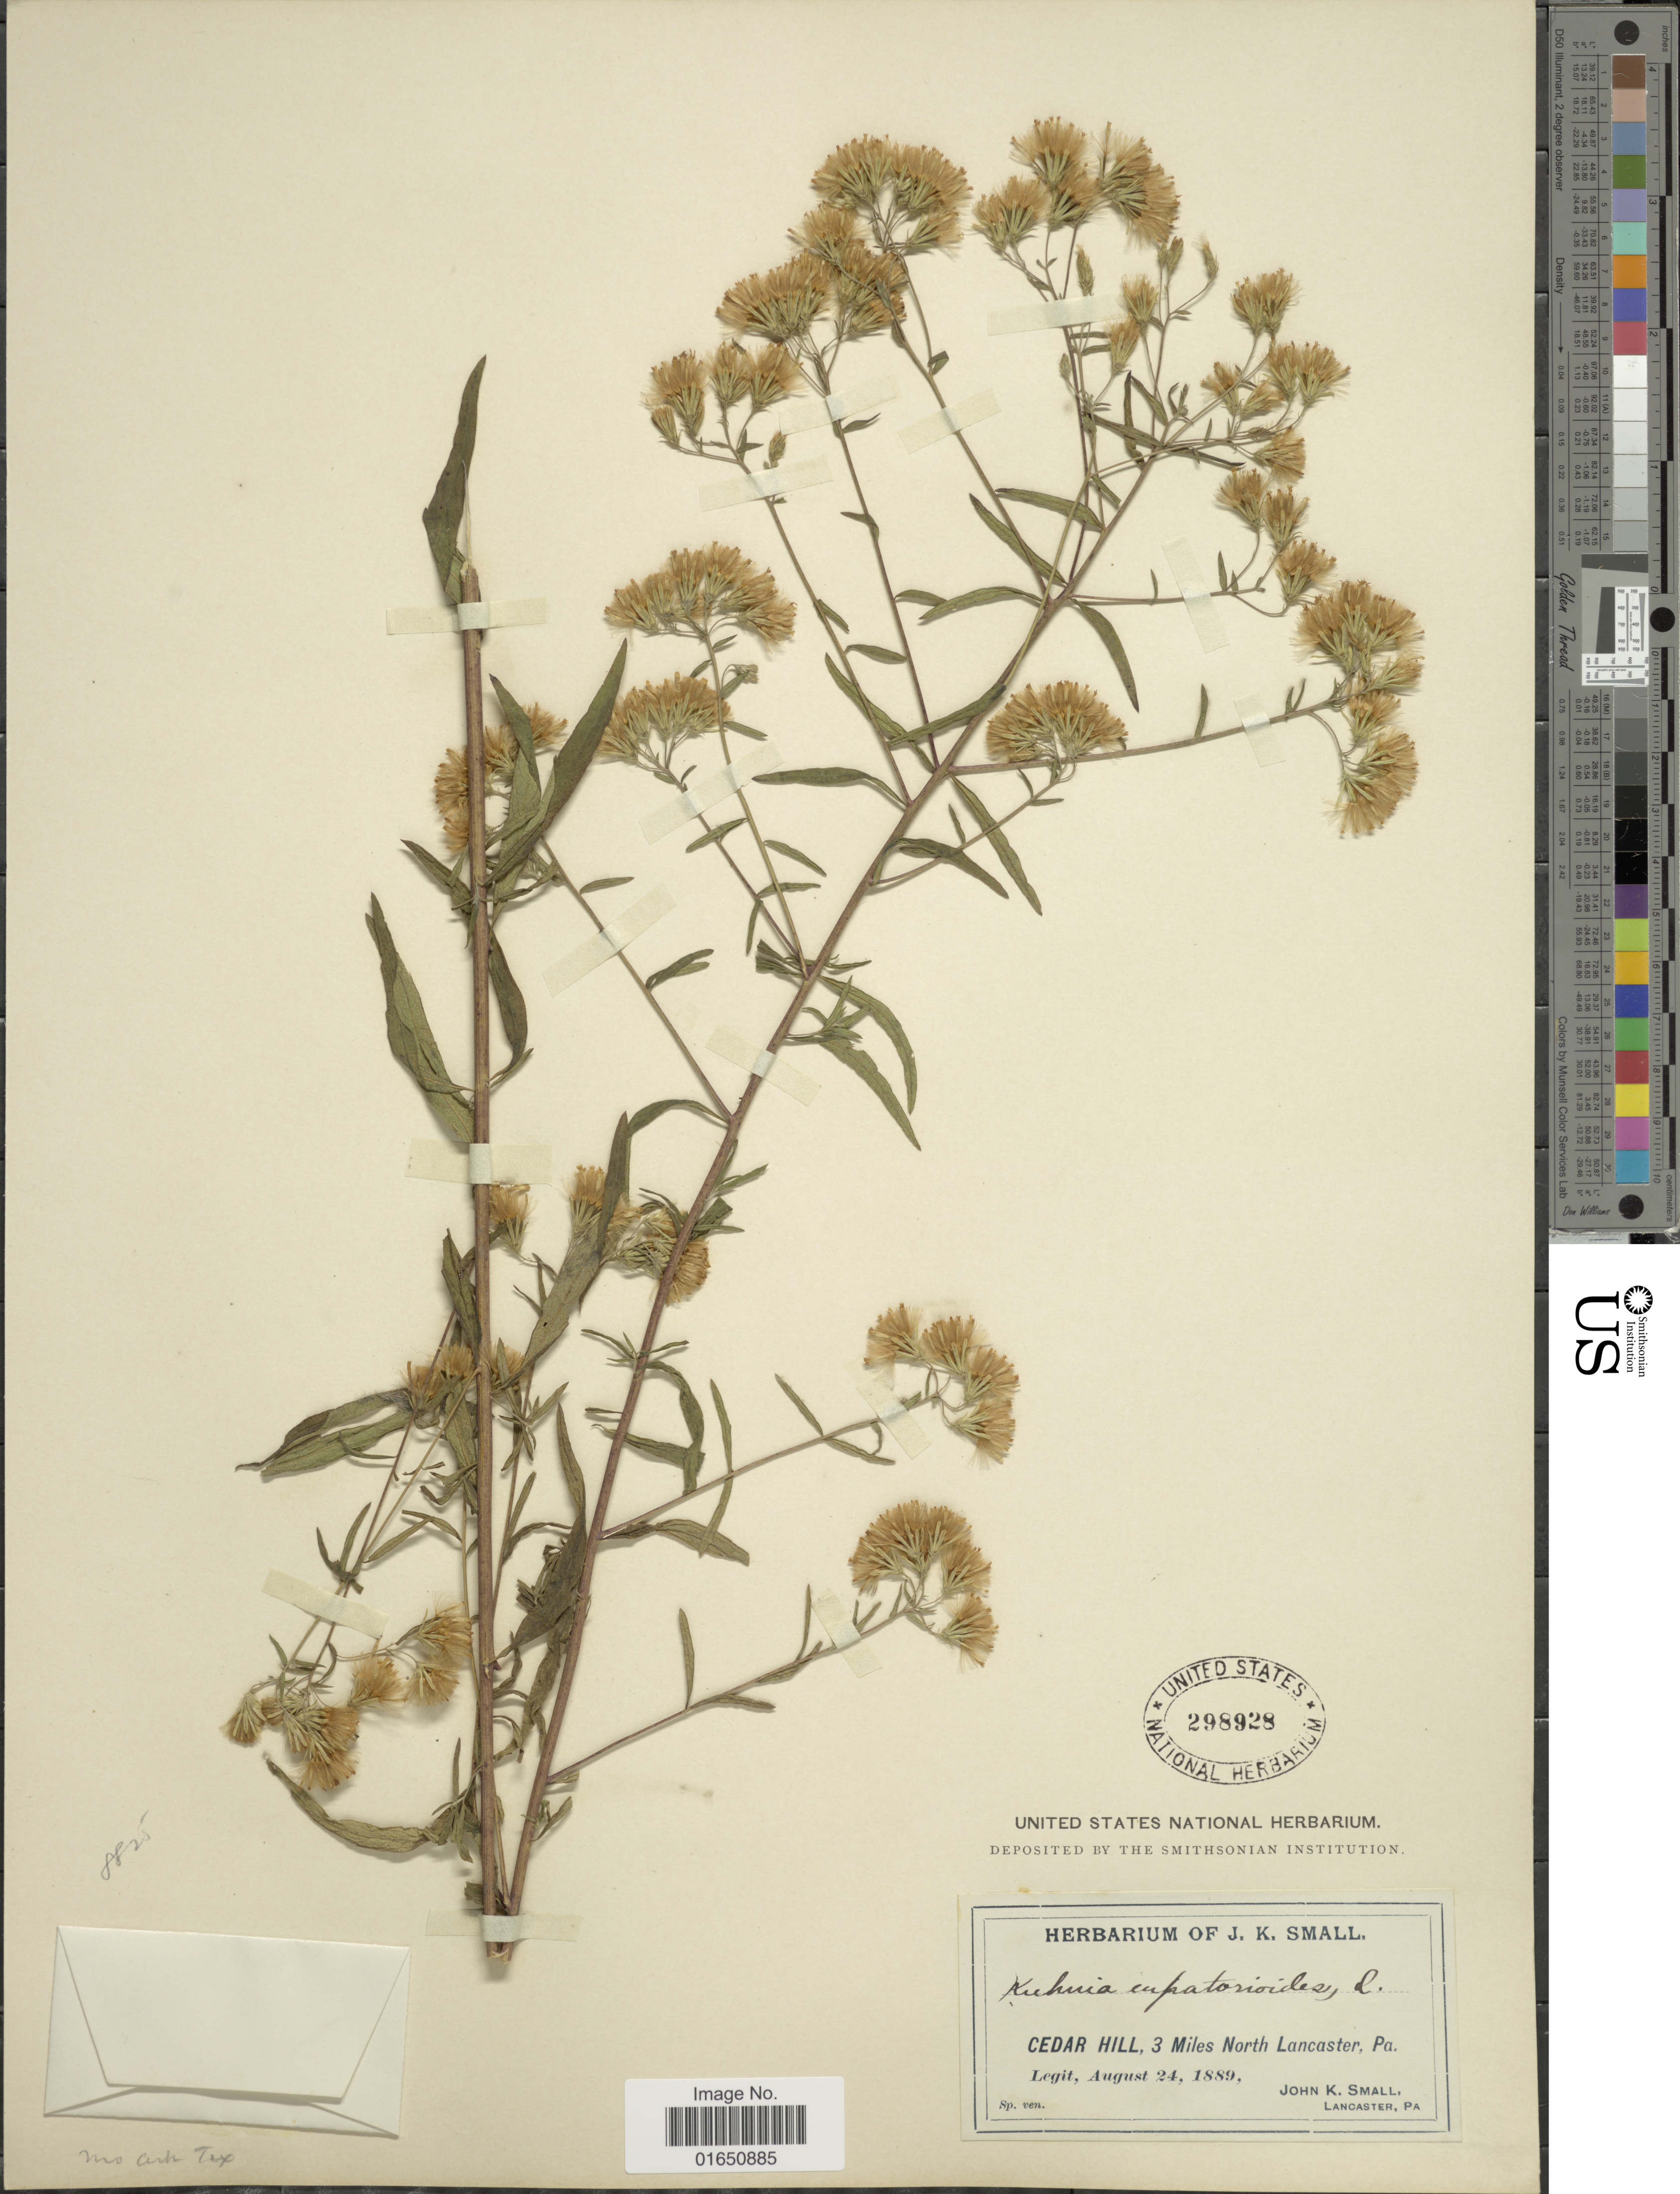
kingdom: Plantae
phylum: Tracheophyta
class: Magnoliopsida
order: Asterales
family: Asteraceae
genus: Brickellia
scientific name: Brickellia eupatorioides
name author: (L.) Shinners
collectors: J. K. Small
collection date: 1889-08-24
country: United States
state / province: Pennsylvania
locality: Cedar Hill, 3 Miles North Lancaster, Pa.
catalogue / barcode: US 298928